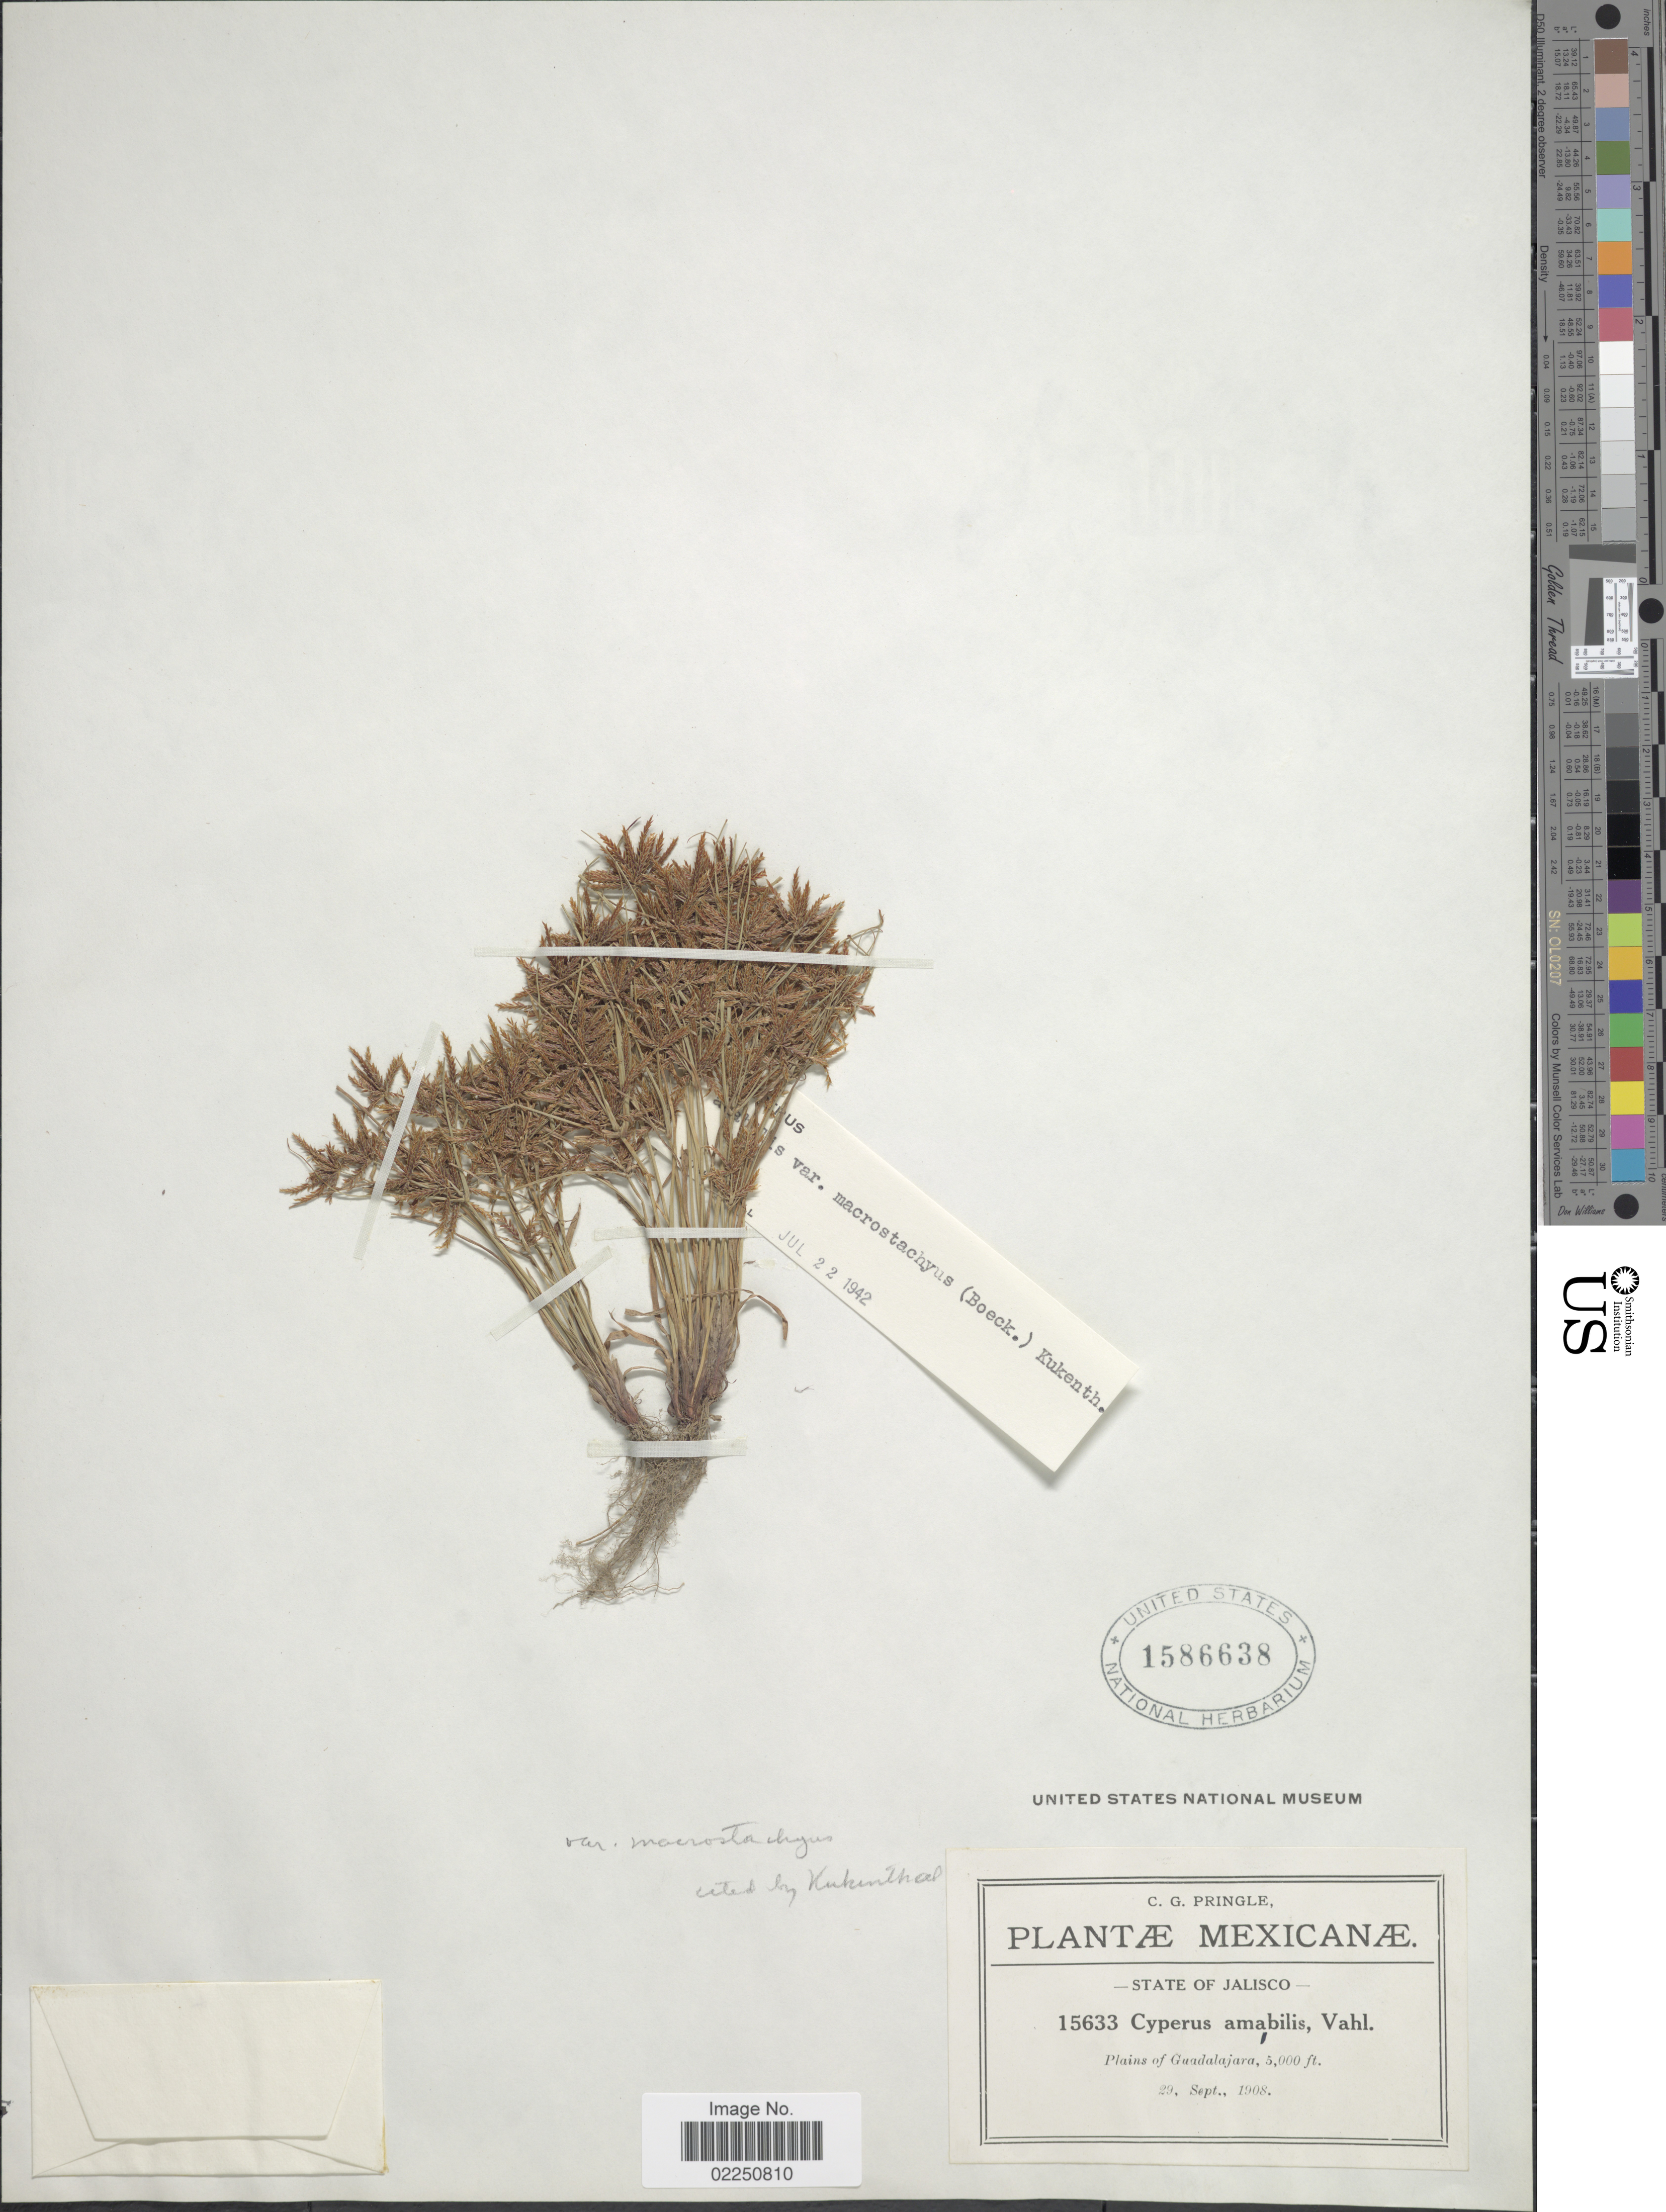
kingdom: Plantae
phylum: Tracheophyta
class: Liliopsida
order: Poales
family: Cyperaceae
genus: Cyperus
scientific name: Cyperus amabilis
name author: Vahl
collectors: C. G. Pringle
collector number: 15633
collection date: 1908-09-29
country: Mexico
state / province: Jalisco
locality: Plains of Guadalajara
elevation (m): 1524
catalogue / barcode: US 1586638